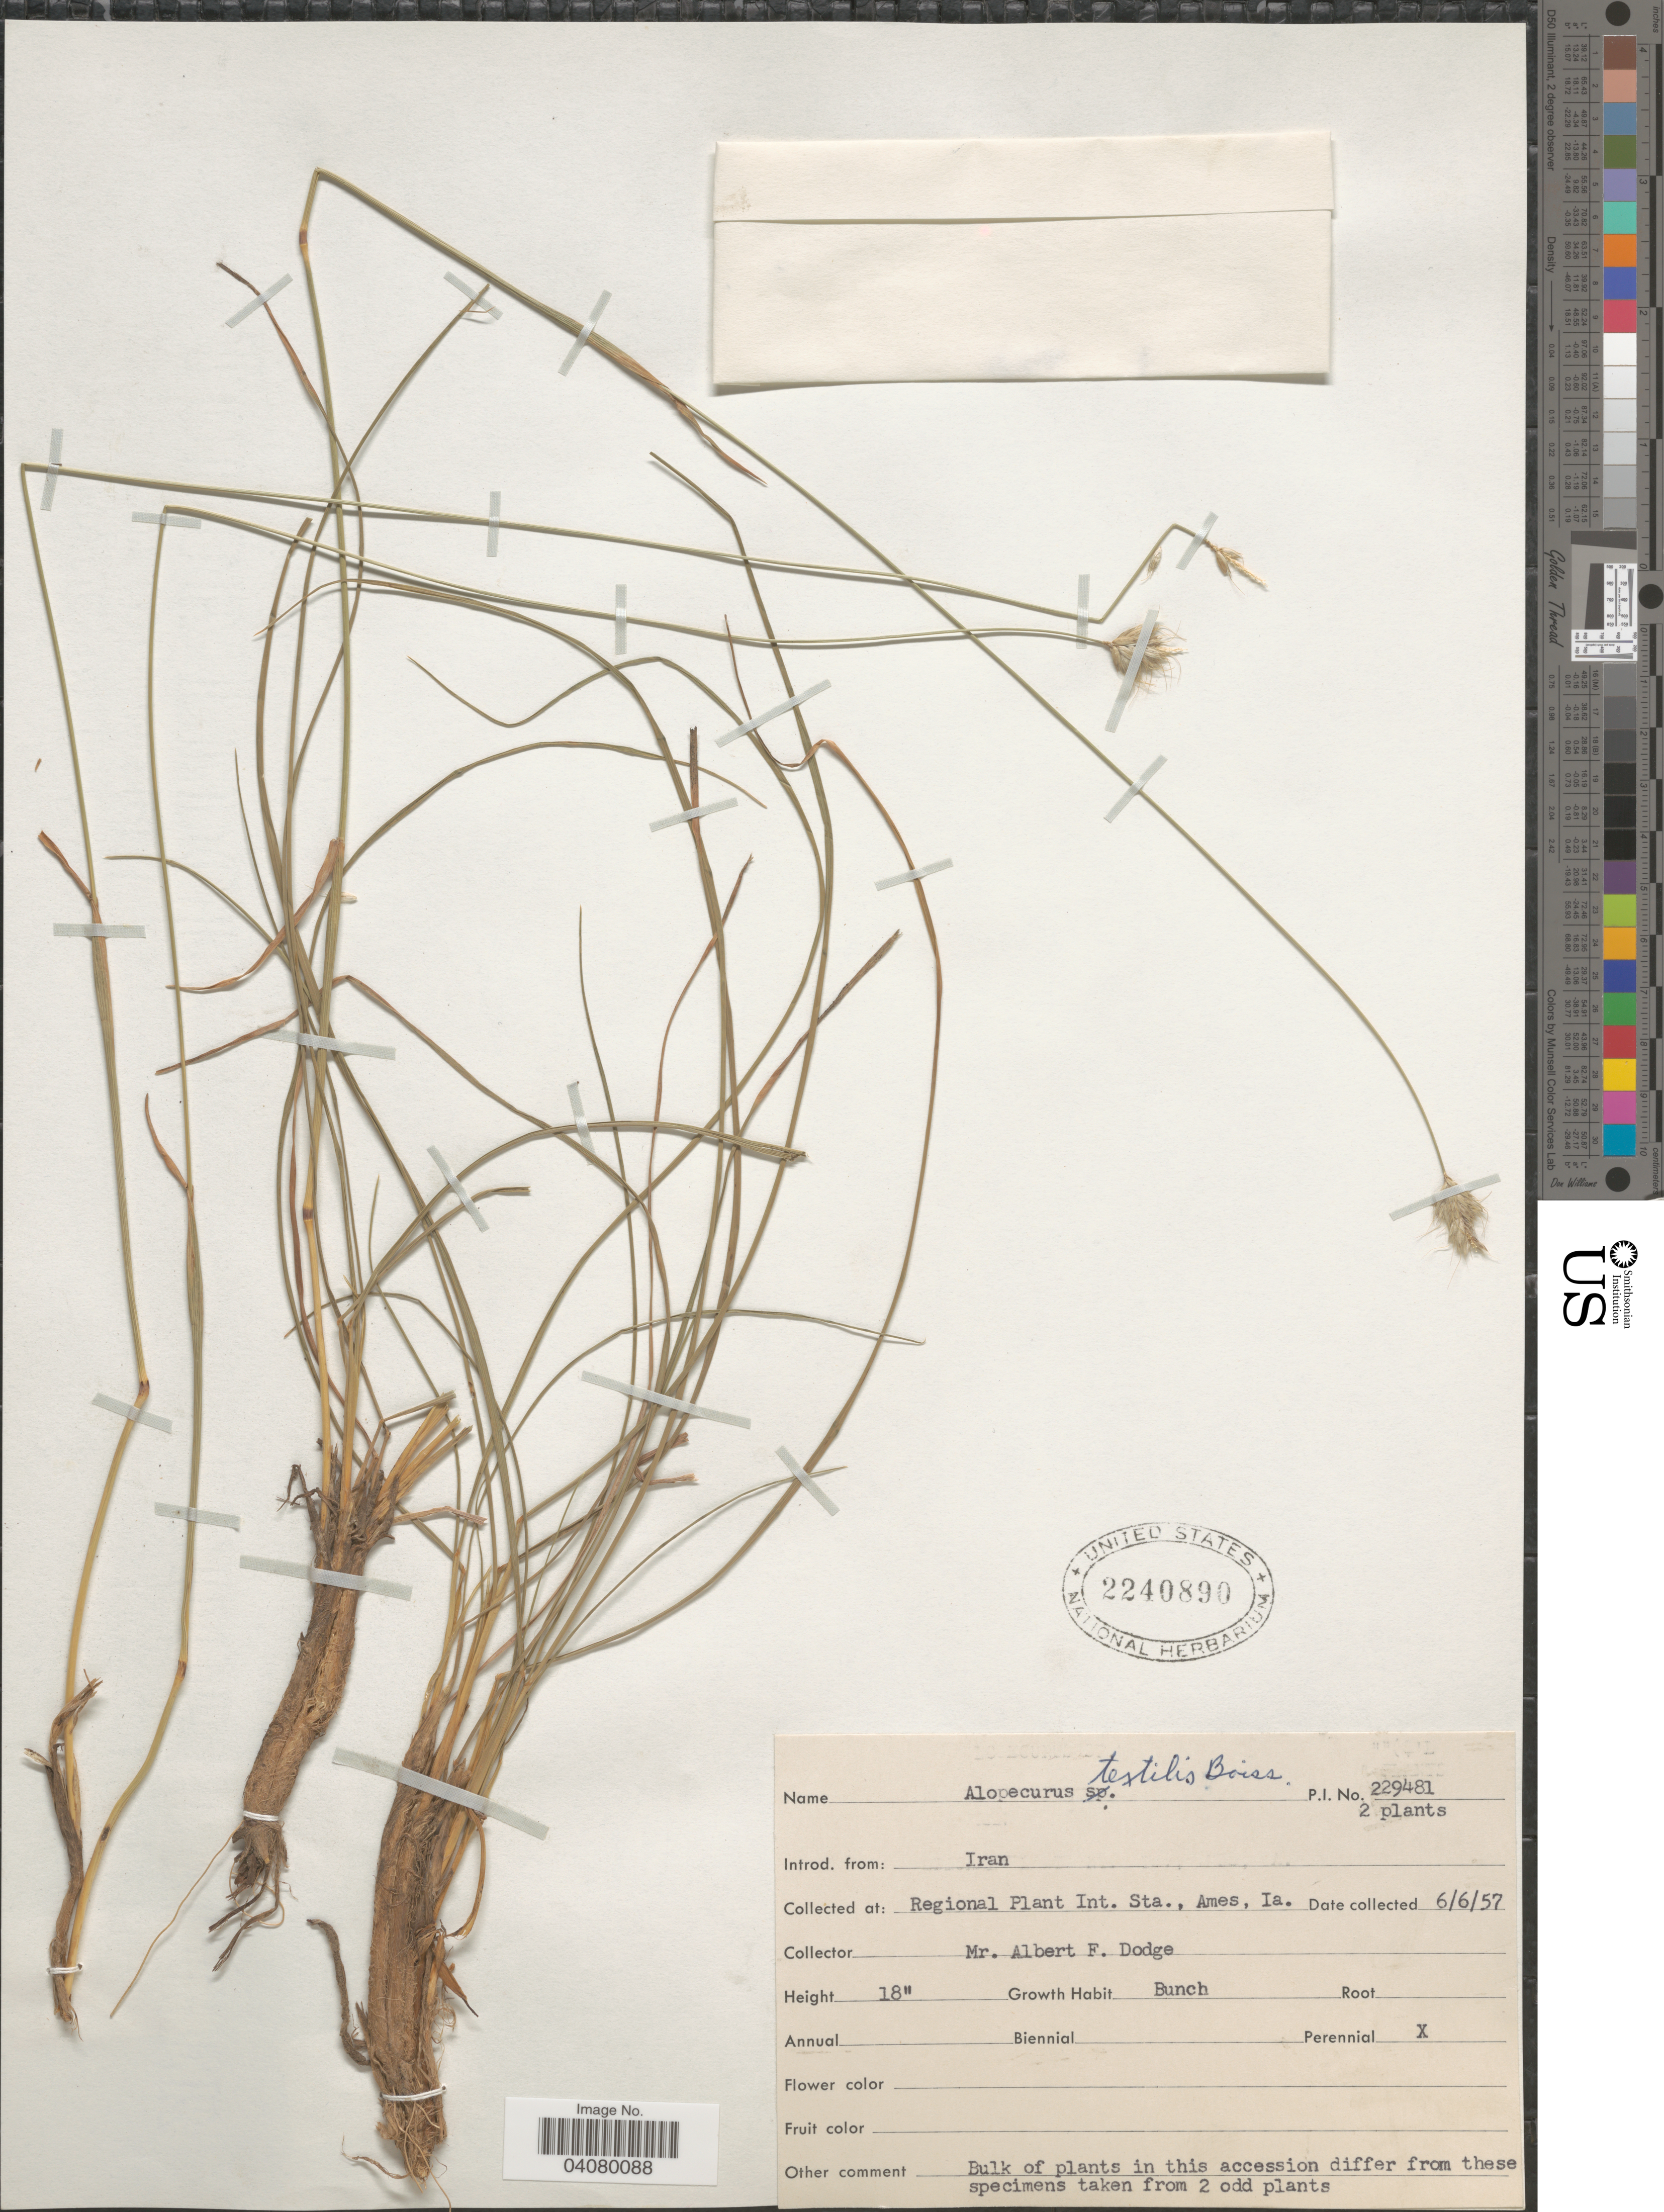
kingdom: Plantae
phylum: Tracheophyta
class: Liliopsida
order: Poales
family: Poaceae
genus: Alopecurus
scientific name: Alopecurus textilis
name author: Boiss.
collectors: A. Dodge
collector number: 229481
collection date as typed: Transcribed d/m/y: 6/6/57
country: United States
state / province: Iowa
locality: Regional Plant Int. STa., Ames.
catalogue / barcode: US 2240890